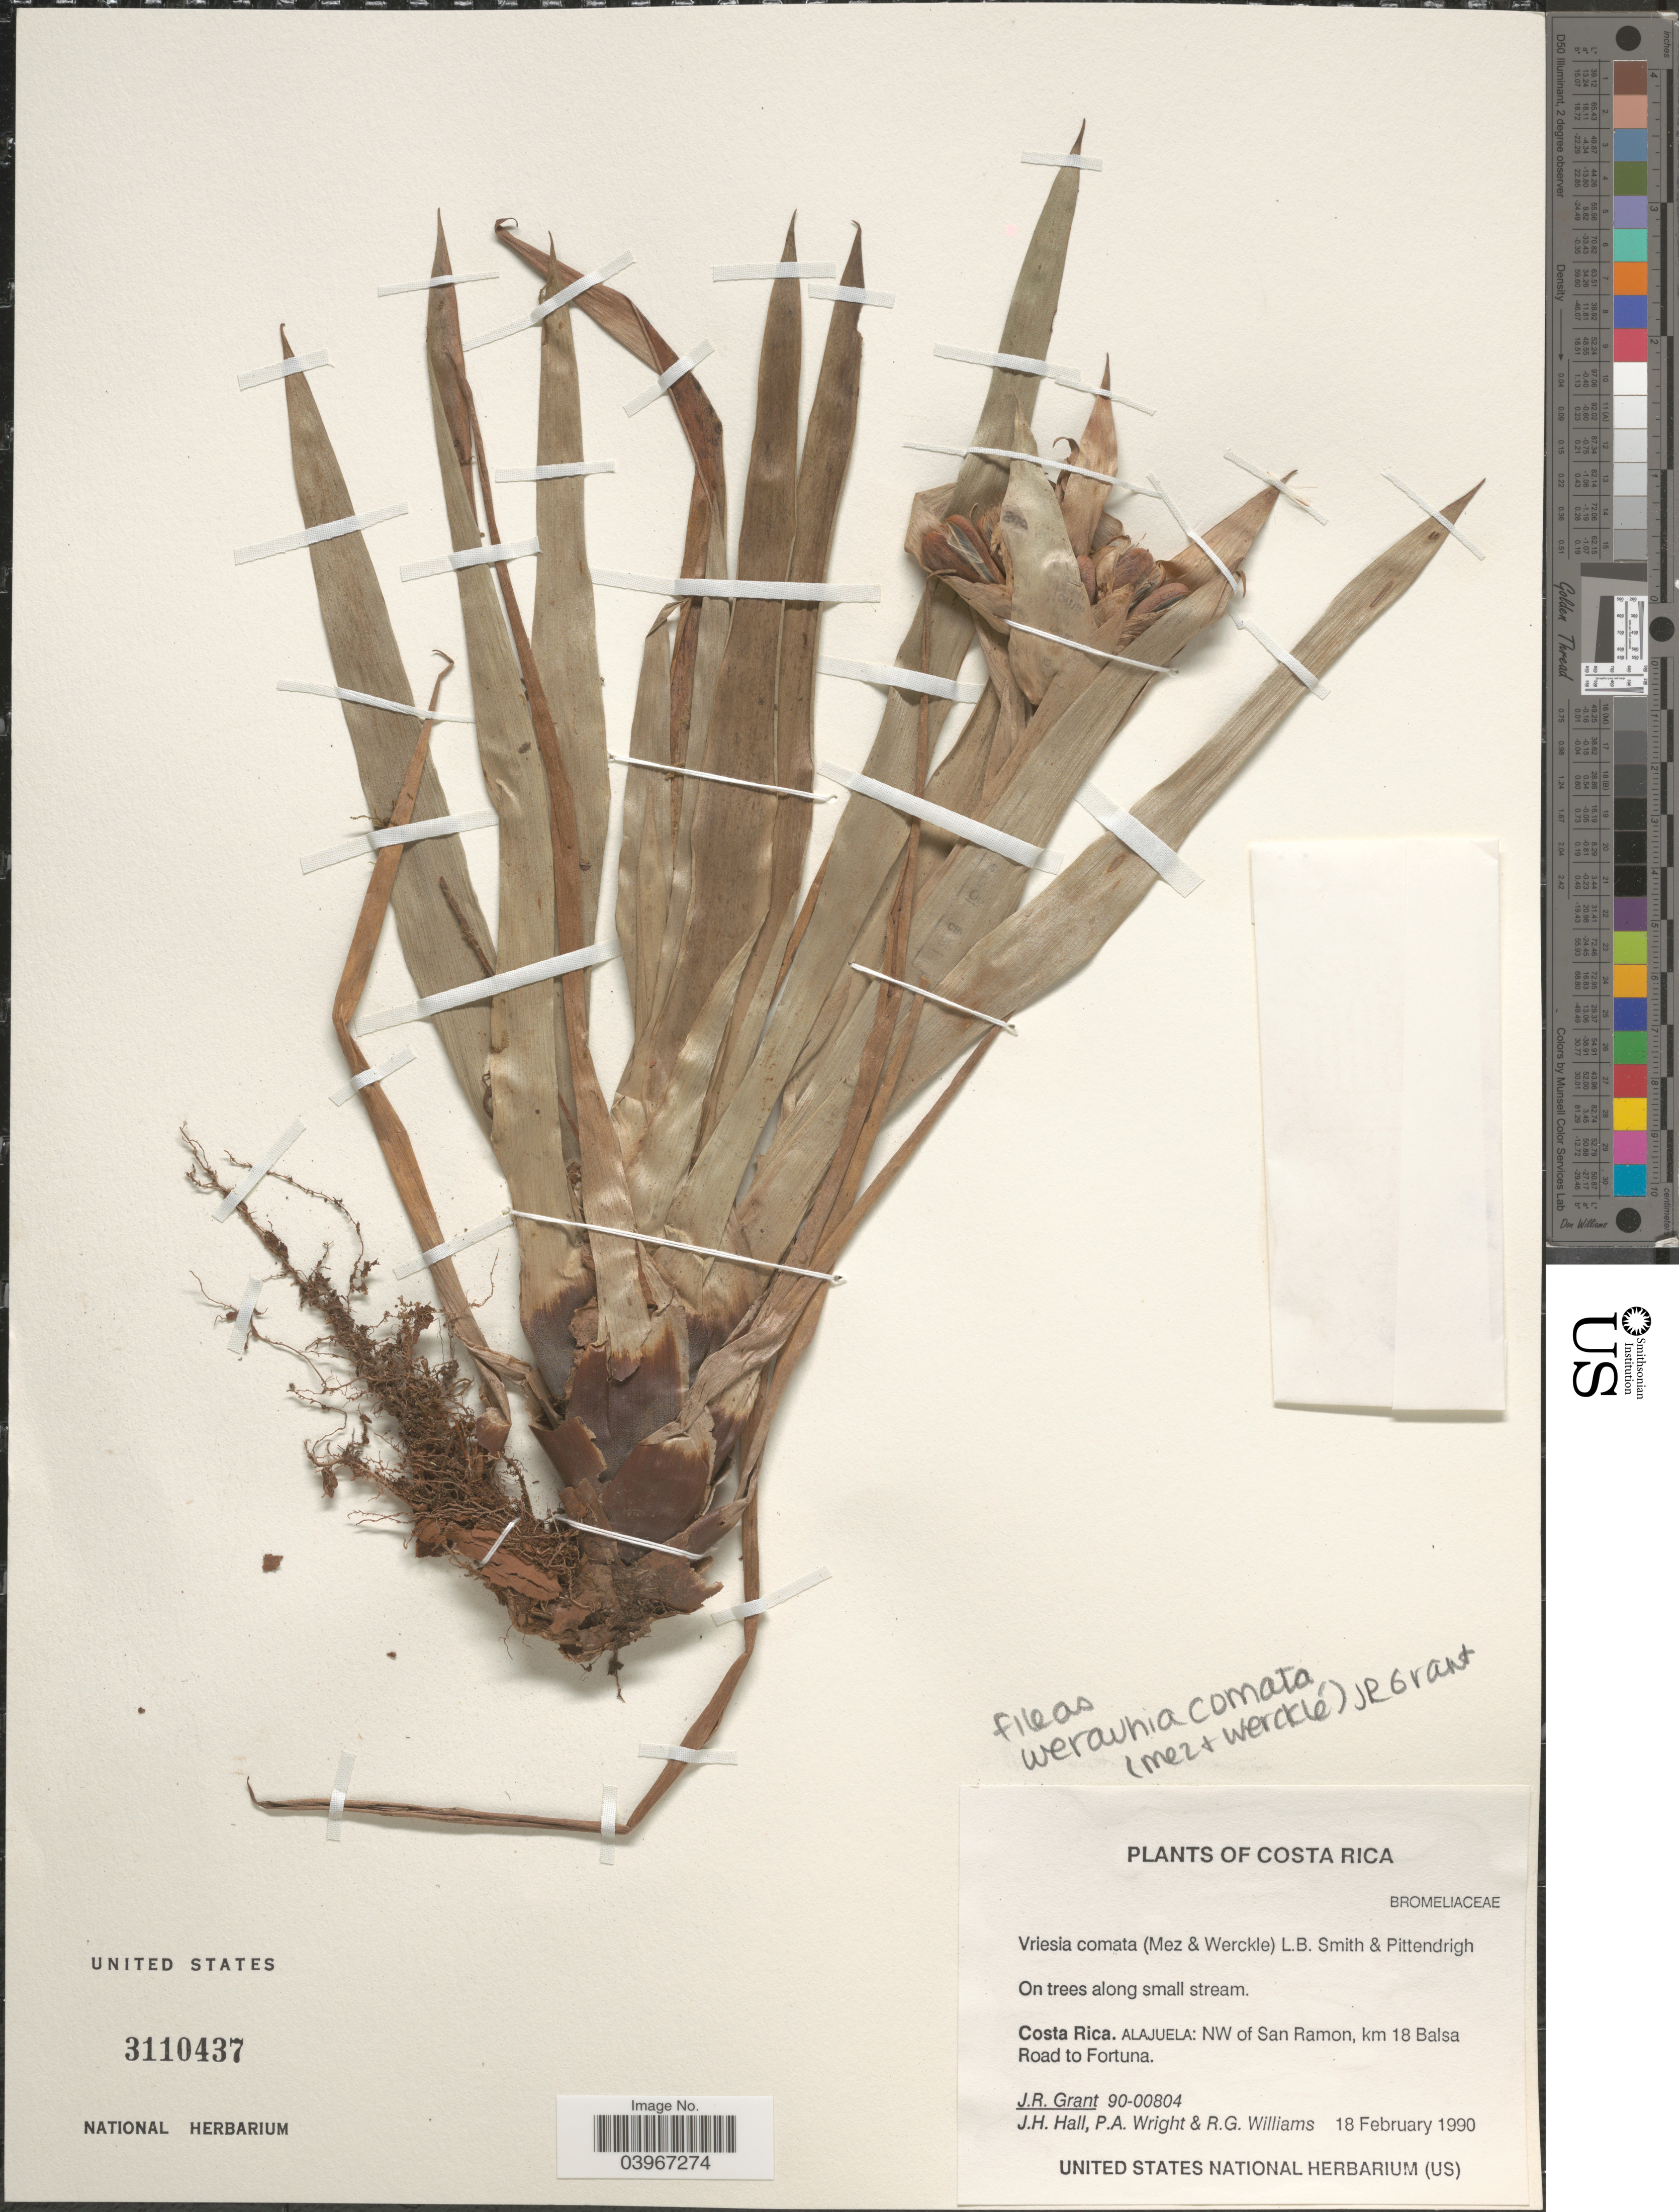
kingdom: Plantae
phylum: Tracheophyta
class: Liliopsida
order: Poales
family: Bromeliaceae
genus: Werauhia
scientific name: Werauhia comata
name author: (Mez & Wercklé) J.R. Grant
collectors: J. Grant, J. Hall, P. A. Wright & R. G. Williams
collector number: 90-00804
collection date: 1990-02-18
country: Costa Rica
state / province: Alajuela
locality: NW of San Ramon, km 18 Balsa Road to Fortuna.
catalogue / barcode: US 3110437